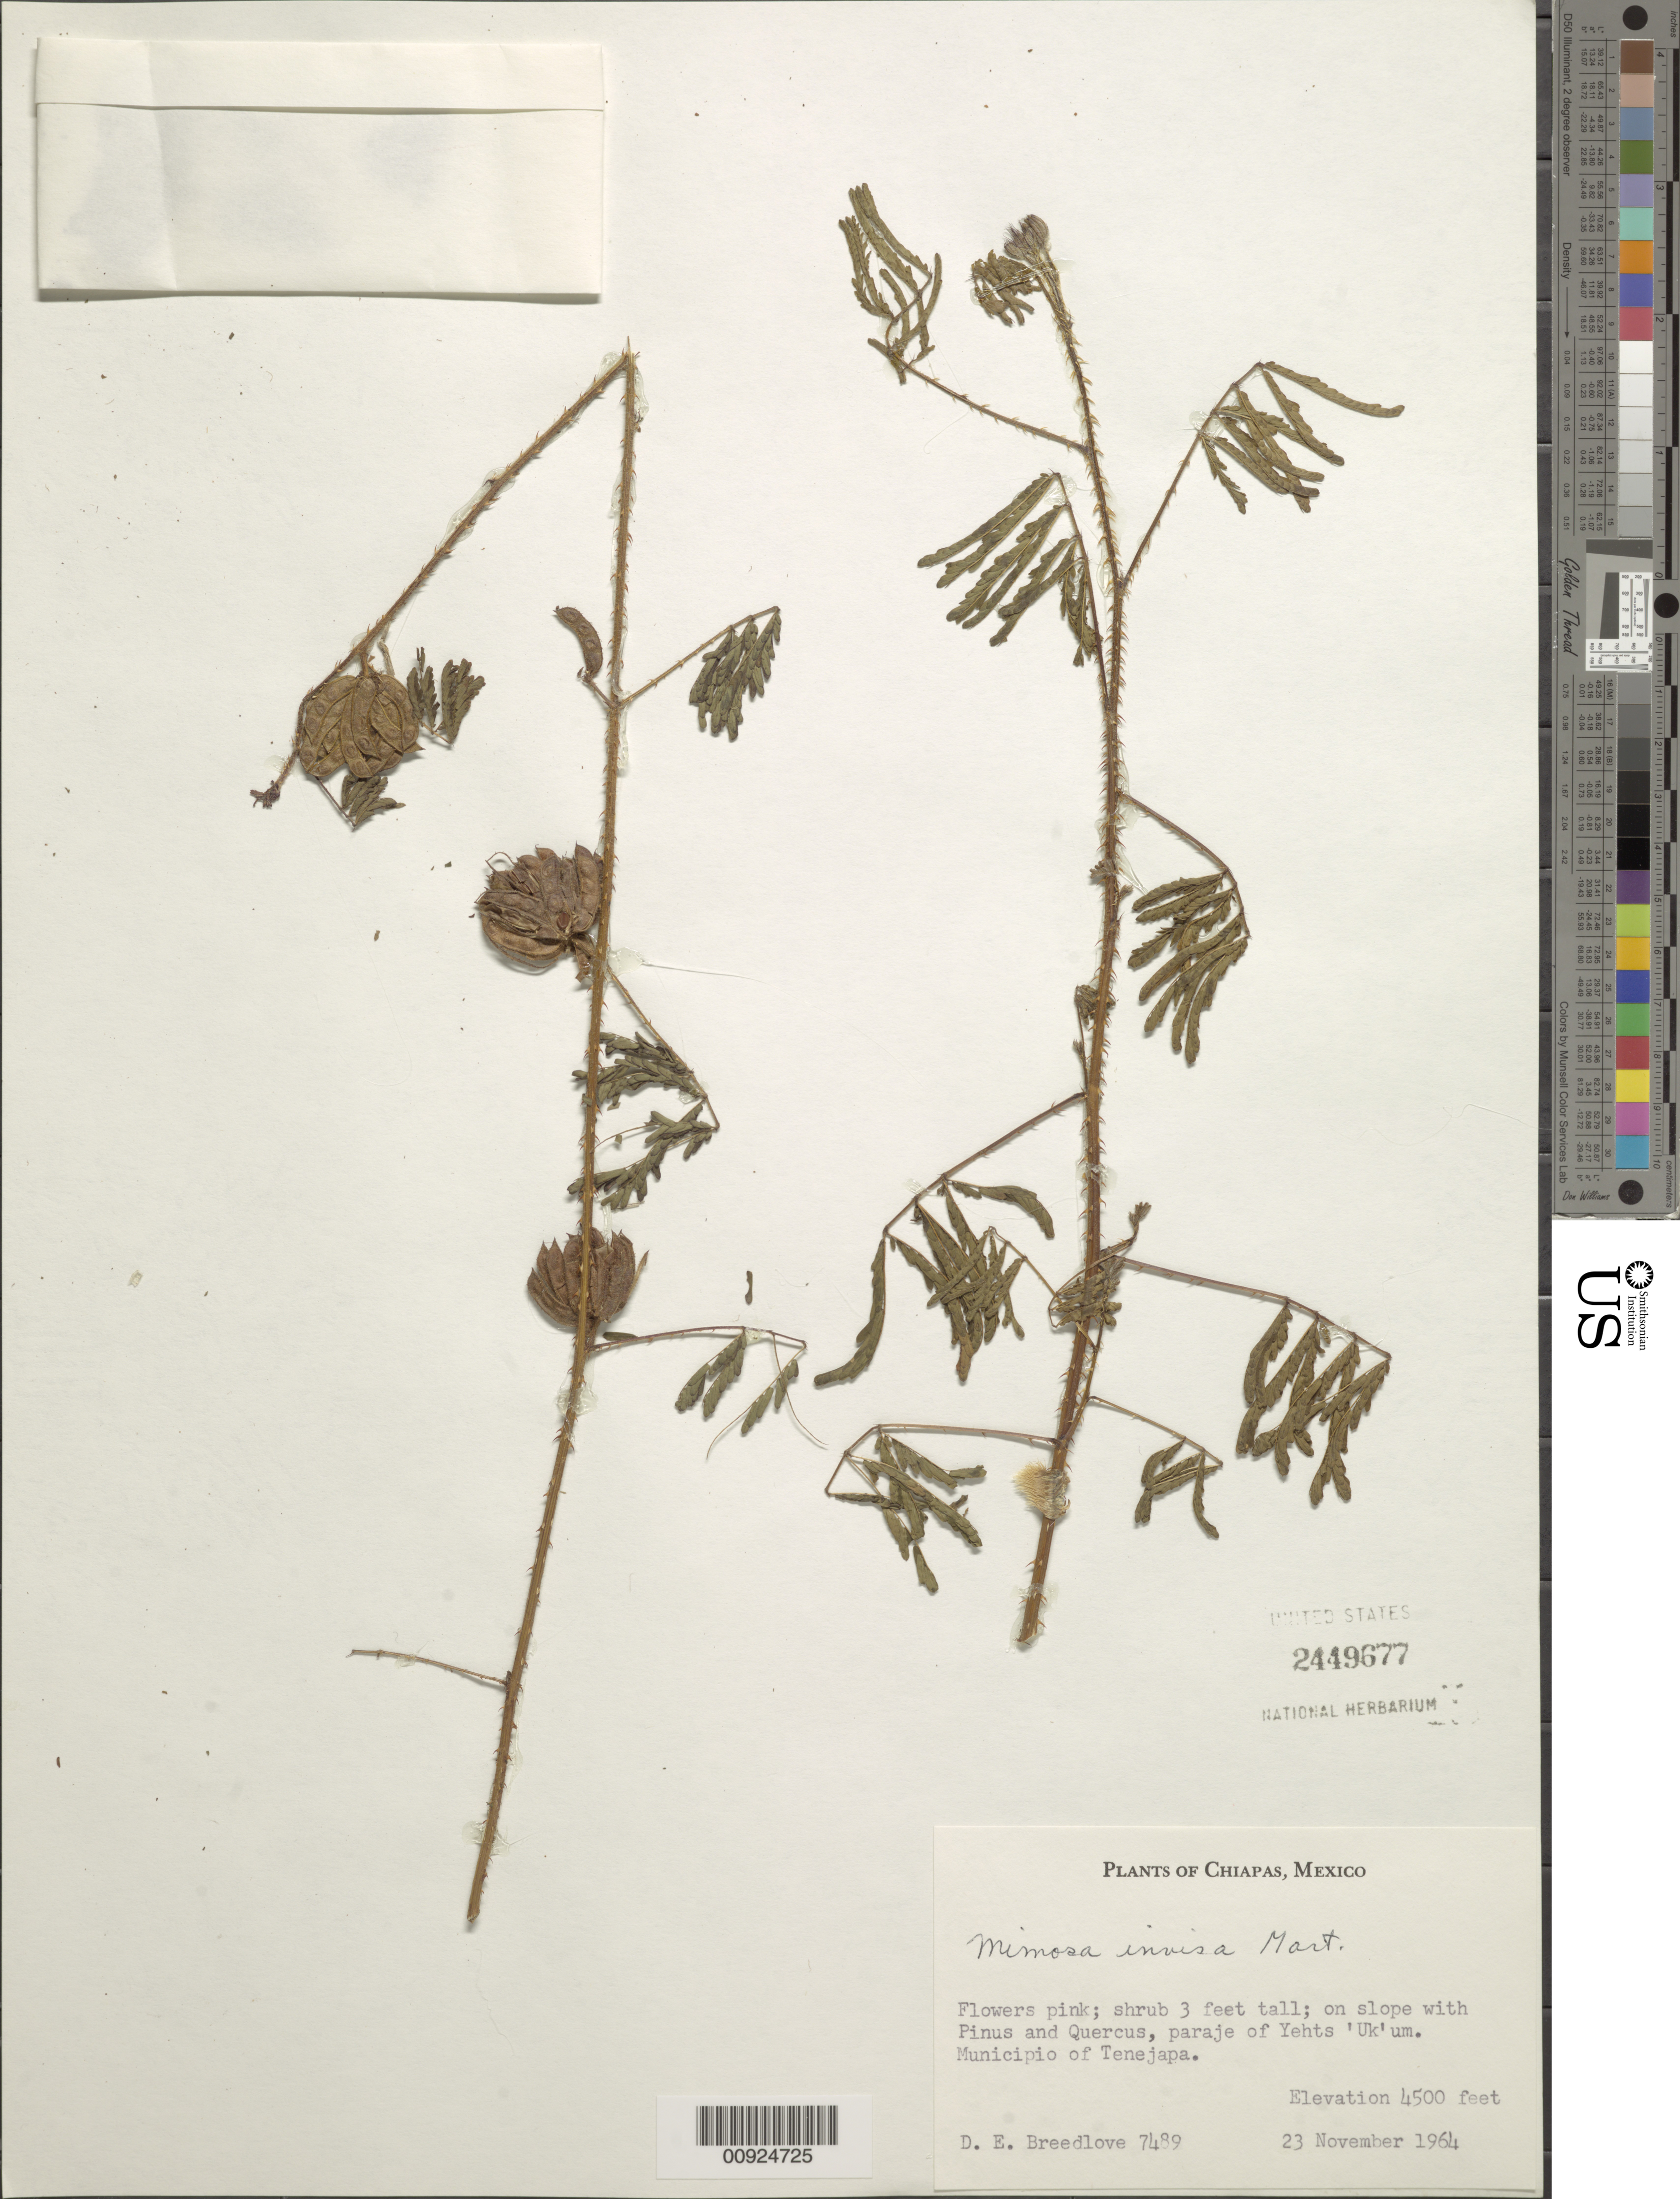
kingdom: Plantae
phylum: Tracheophyta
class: Magnoliopsida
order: Fabales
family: Fabaceae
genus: Mimosa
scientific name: Mimosa invisa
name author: Mart. ex Colla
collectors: D. E. Breedlove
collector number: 7489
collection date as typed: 23 Nov 1964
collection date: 1964-11-23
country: Mexico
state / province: Chiapas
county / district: Tenejapa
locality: Paraje of Yehts 'Uk' um. Municipio of Tenejapa, Chiapas.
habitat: On slope with Pinus and Quercus.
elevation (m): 1372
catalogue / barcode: US 2449677